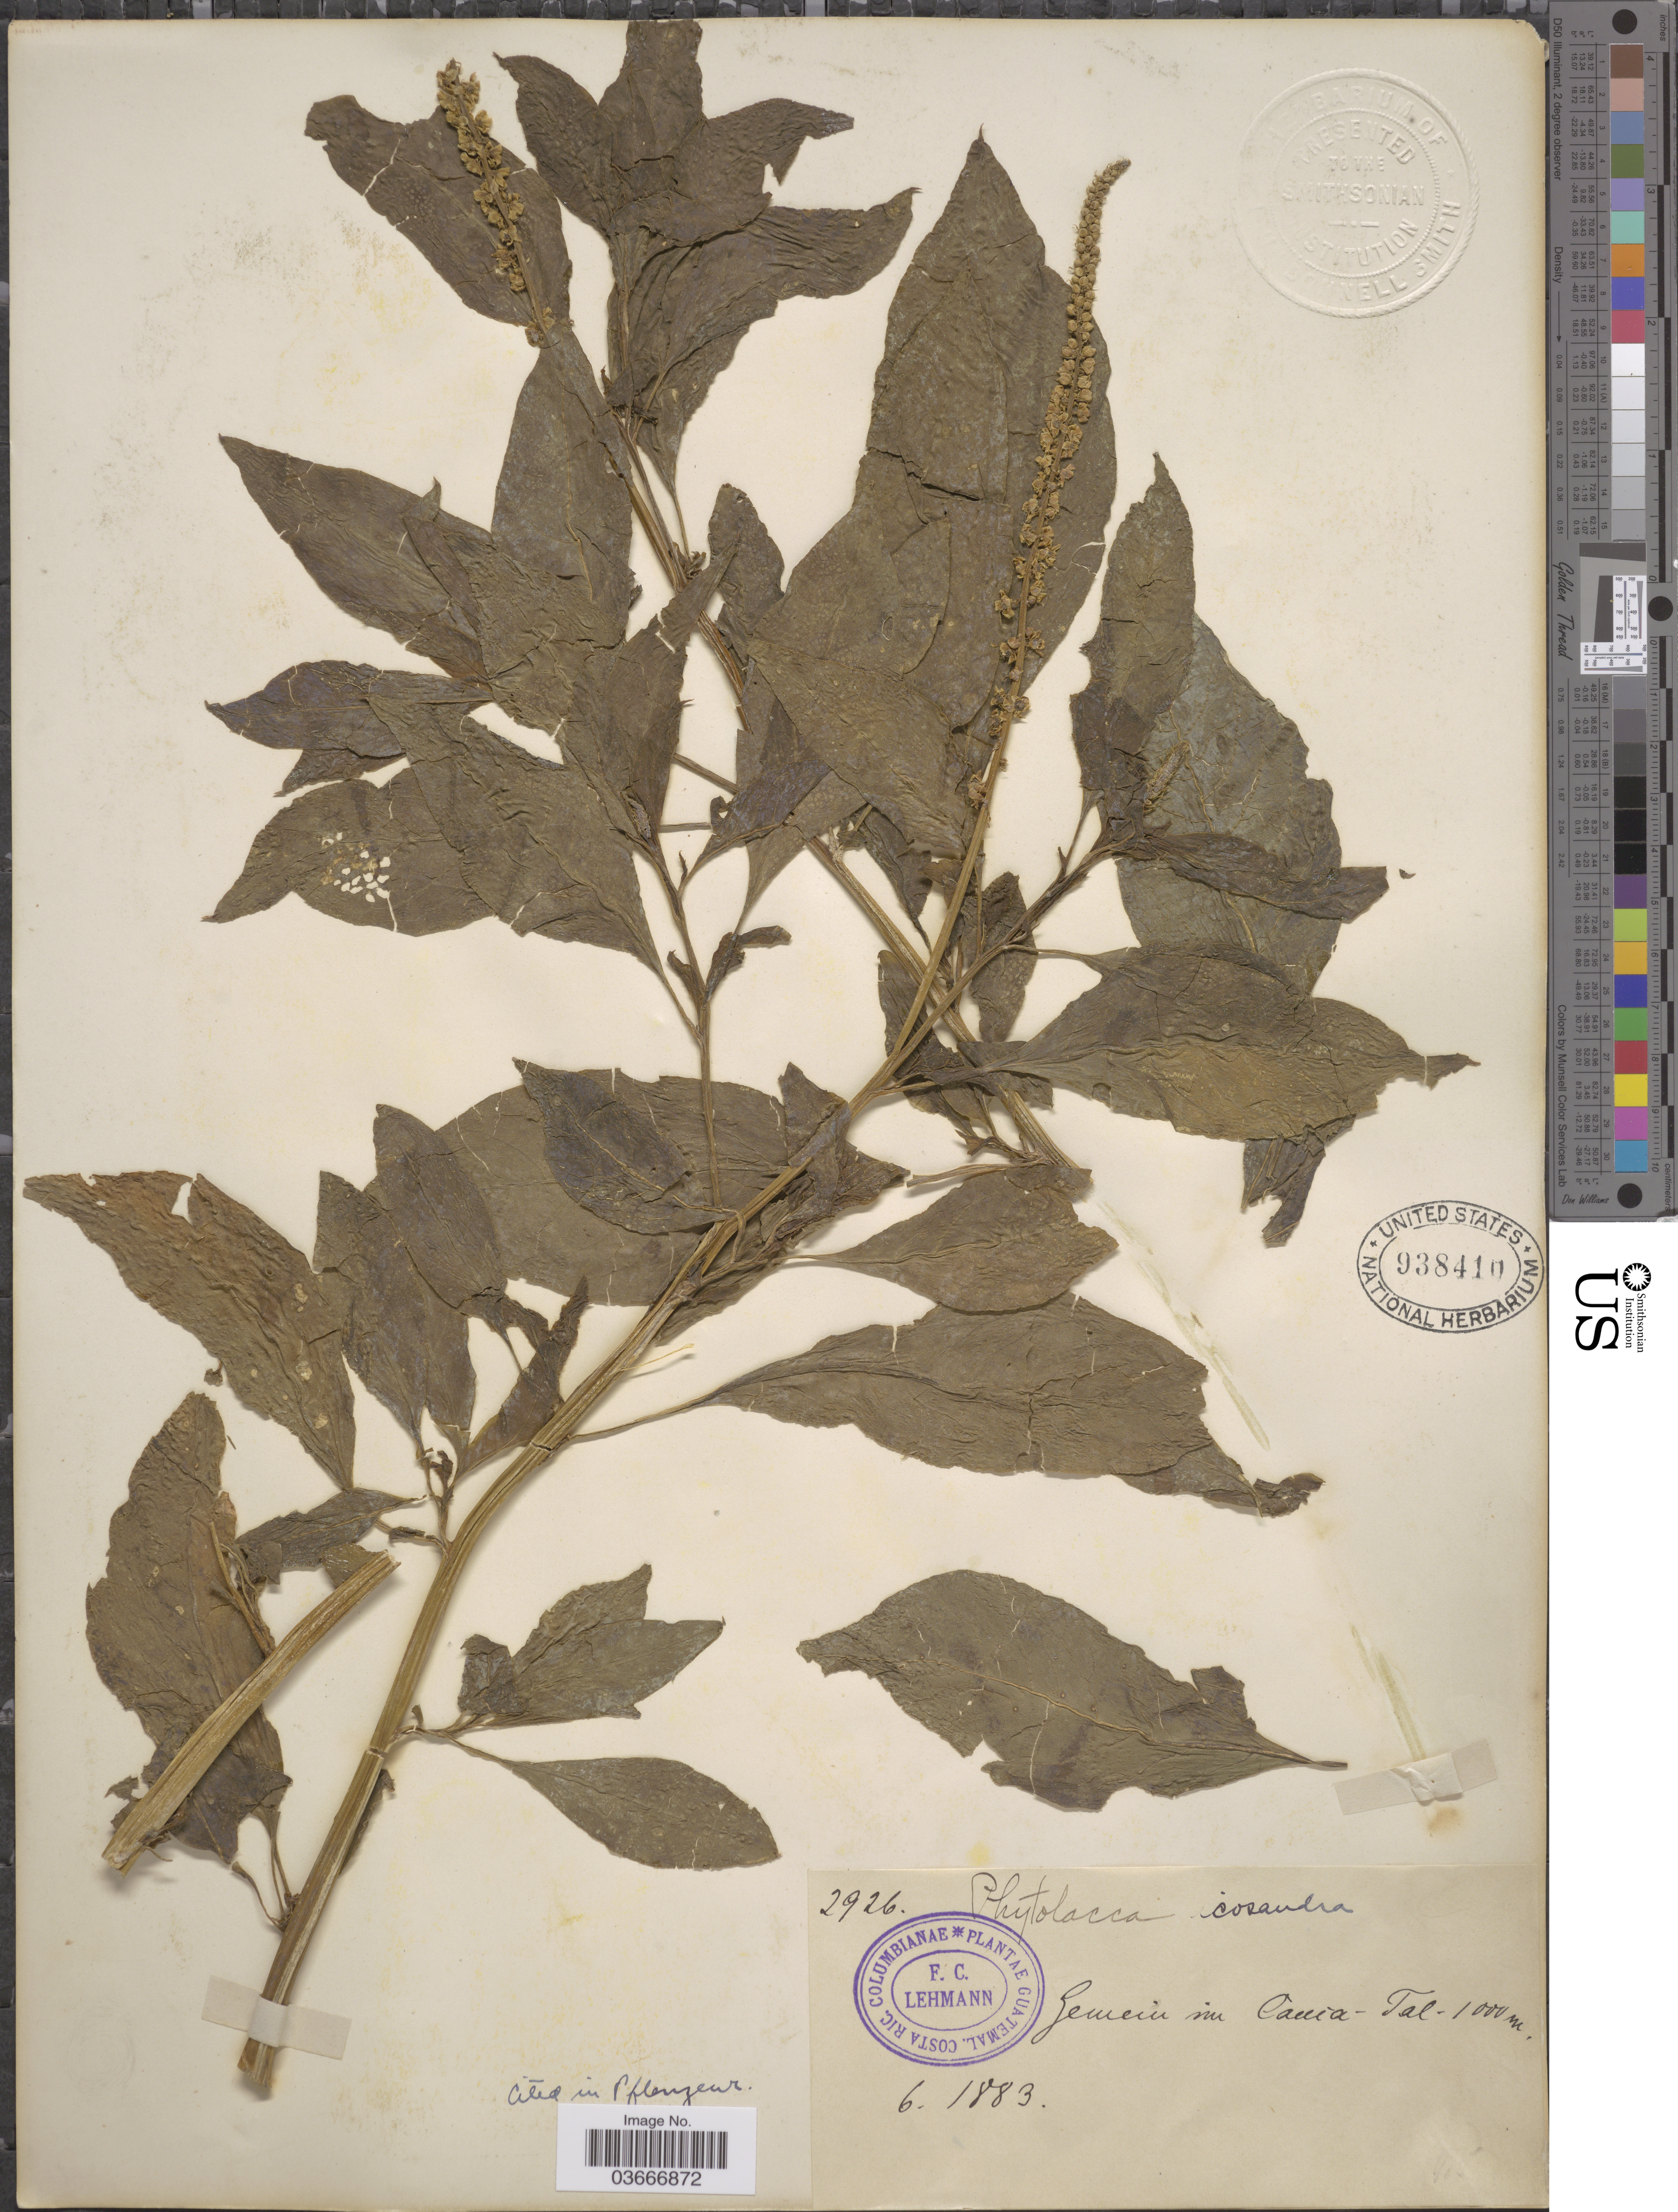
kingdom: Plantae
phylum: Tracheophyta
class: Magnoliopsida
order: Caryophyllales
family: Phytolaccaceae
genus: Phytolacca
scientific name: Phytolacca icosandra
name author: L.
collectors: F. C. Lehmann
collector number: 2926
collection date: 1883-06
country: Colombia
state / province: Cauca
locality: Gemein im Cauca-Tal.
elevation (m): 1000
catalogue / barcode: US 938410